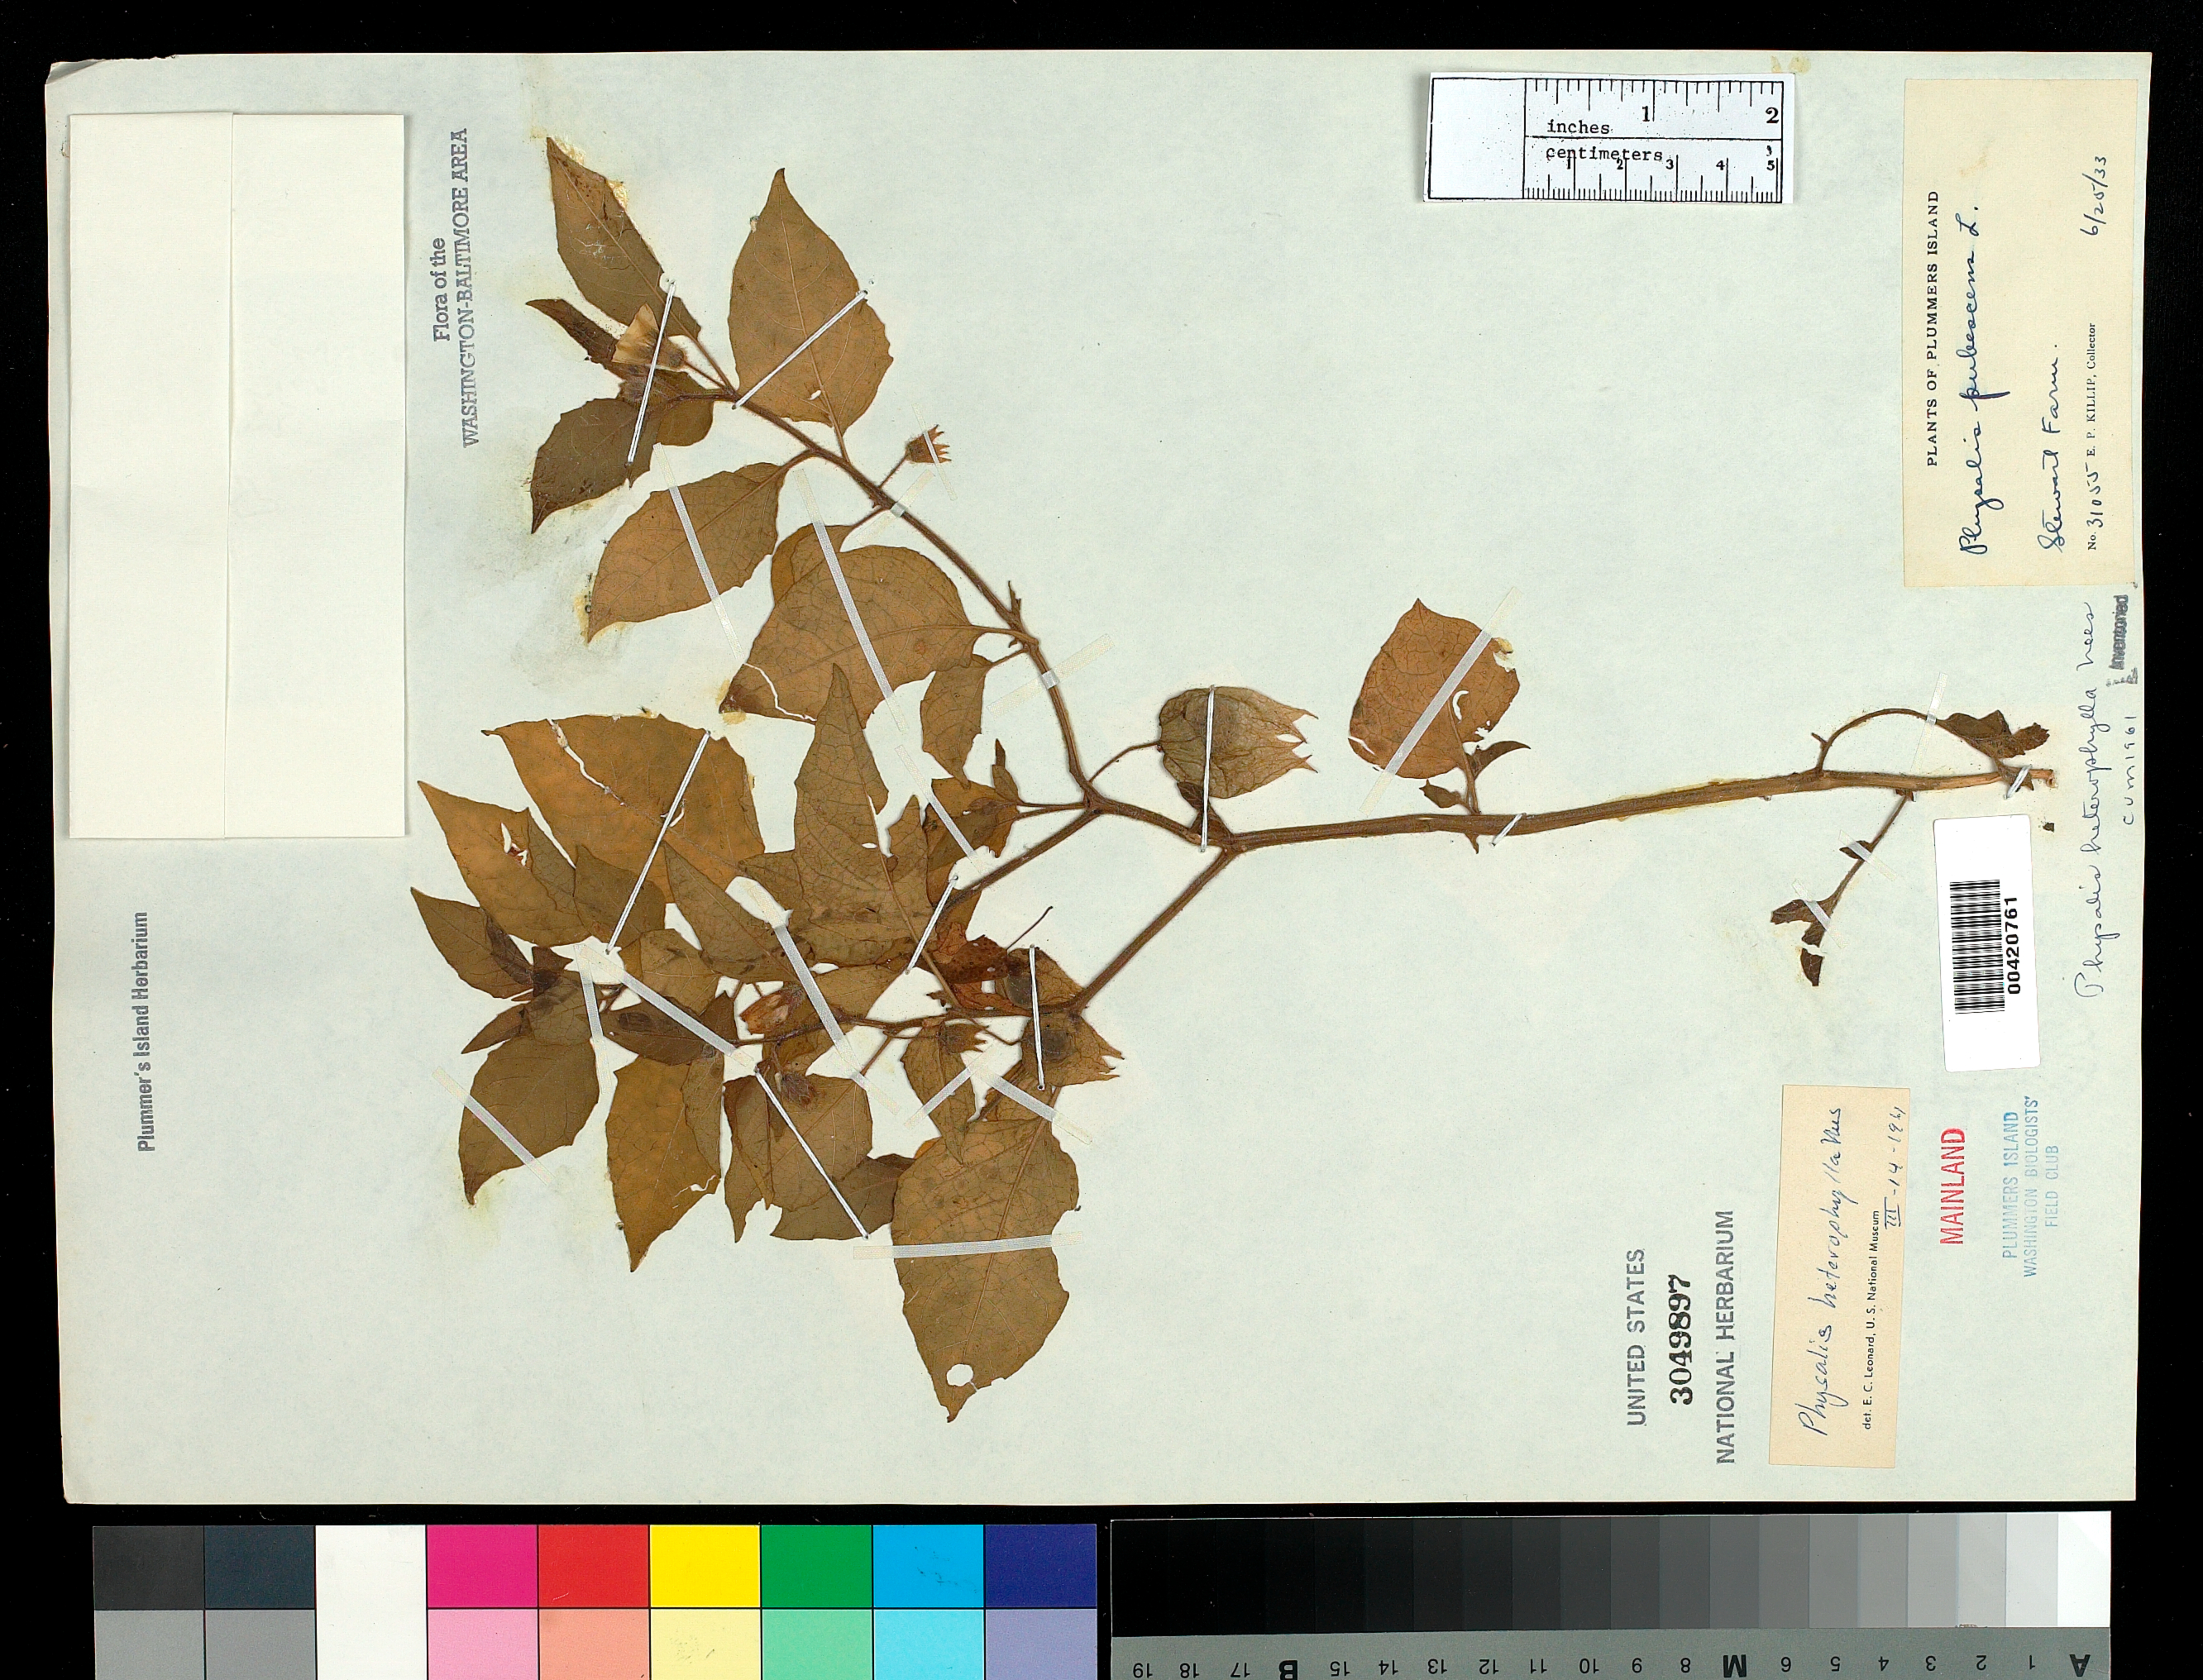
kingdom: Plantae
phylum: Tracheophyta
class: Magnoliopsida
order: Solanales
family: Solanaceae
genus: Physalis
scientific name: Physalis heterophylla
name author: Nees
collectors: E. P. Killip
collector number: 31055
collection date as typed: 25 Jun 1933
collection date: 1933-06-25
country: United States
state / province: Maryland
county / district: Montgomery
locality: Plummer's Island; mainland, Stewart Farm C. & O. Canal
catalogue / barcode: US 3049897